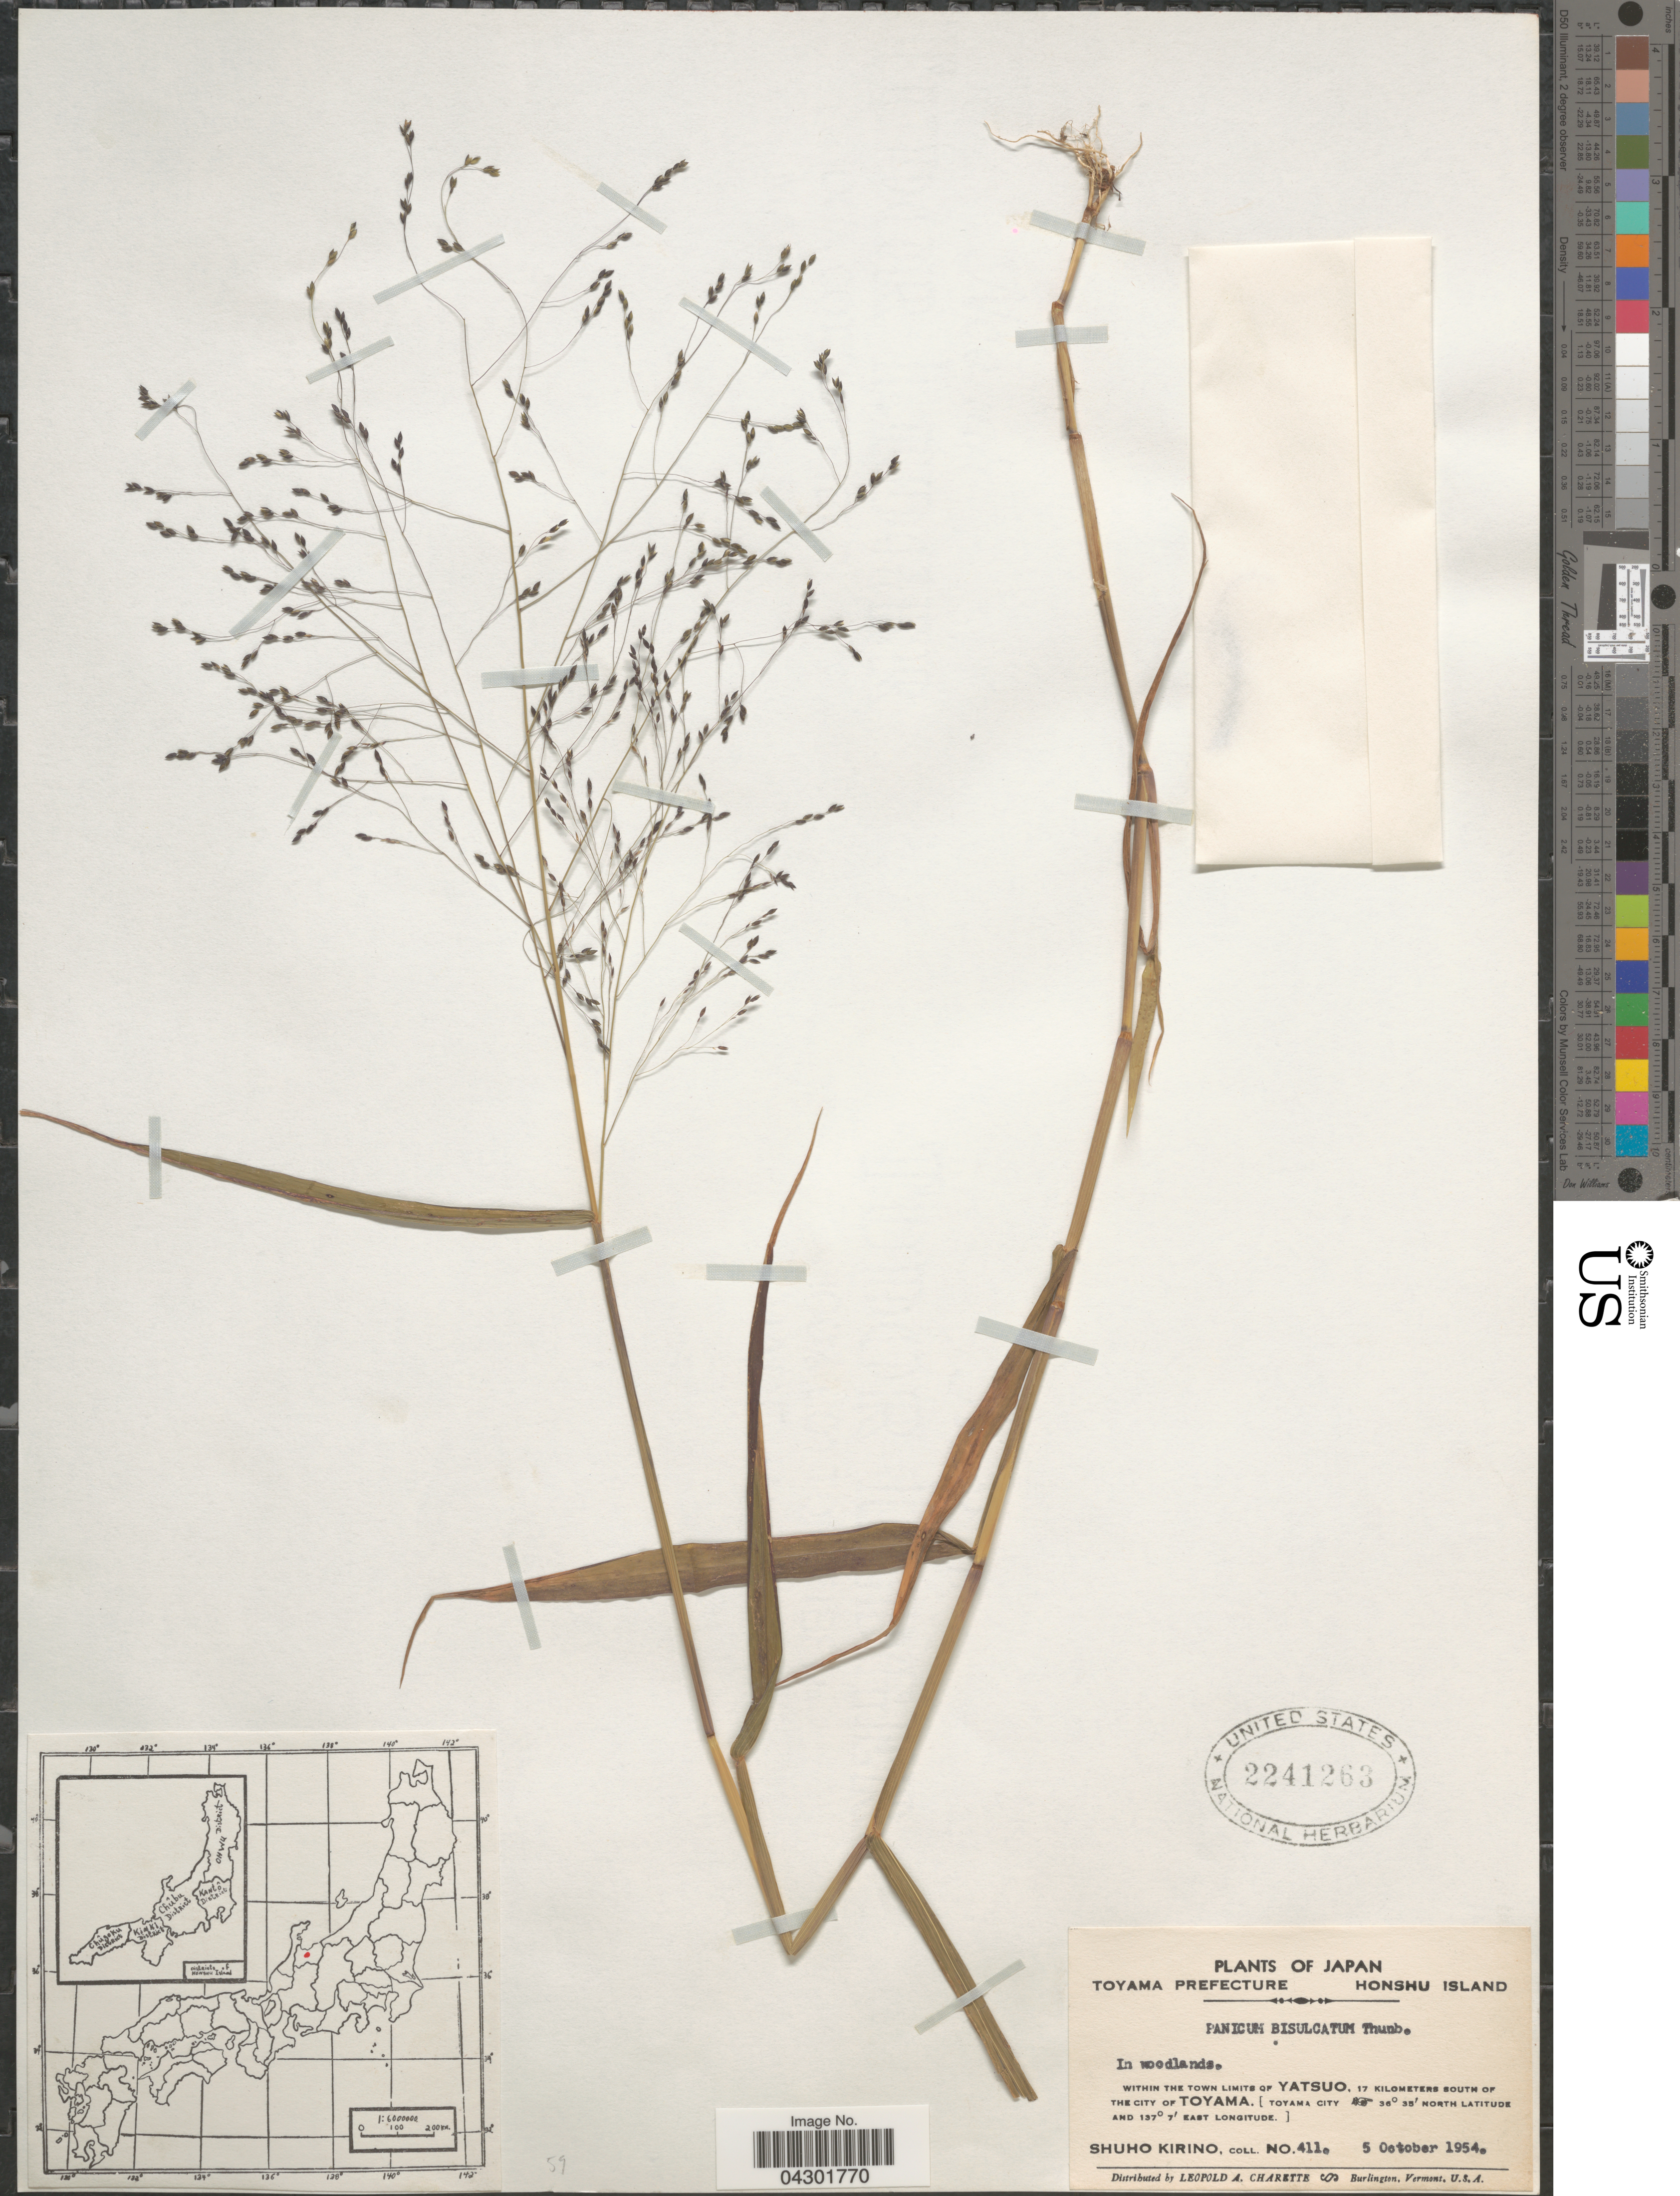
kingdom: Plantae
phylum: Tracheophyta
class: Liliopsida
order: Poales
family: Poaceae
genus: Panicum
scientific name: Panicum bisulcatum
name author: Thunb.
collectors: S. Kirino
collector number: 411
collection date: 1954-10-05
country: Japan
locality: Toyama Prefecture. Honshu Island. In woodlands. Within the town limits of Yatsuo, 17 kilometers south of the city of Toyama. [Toyama City].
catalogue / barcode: US 2241263